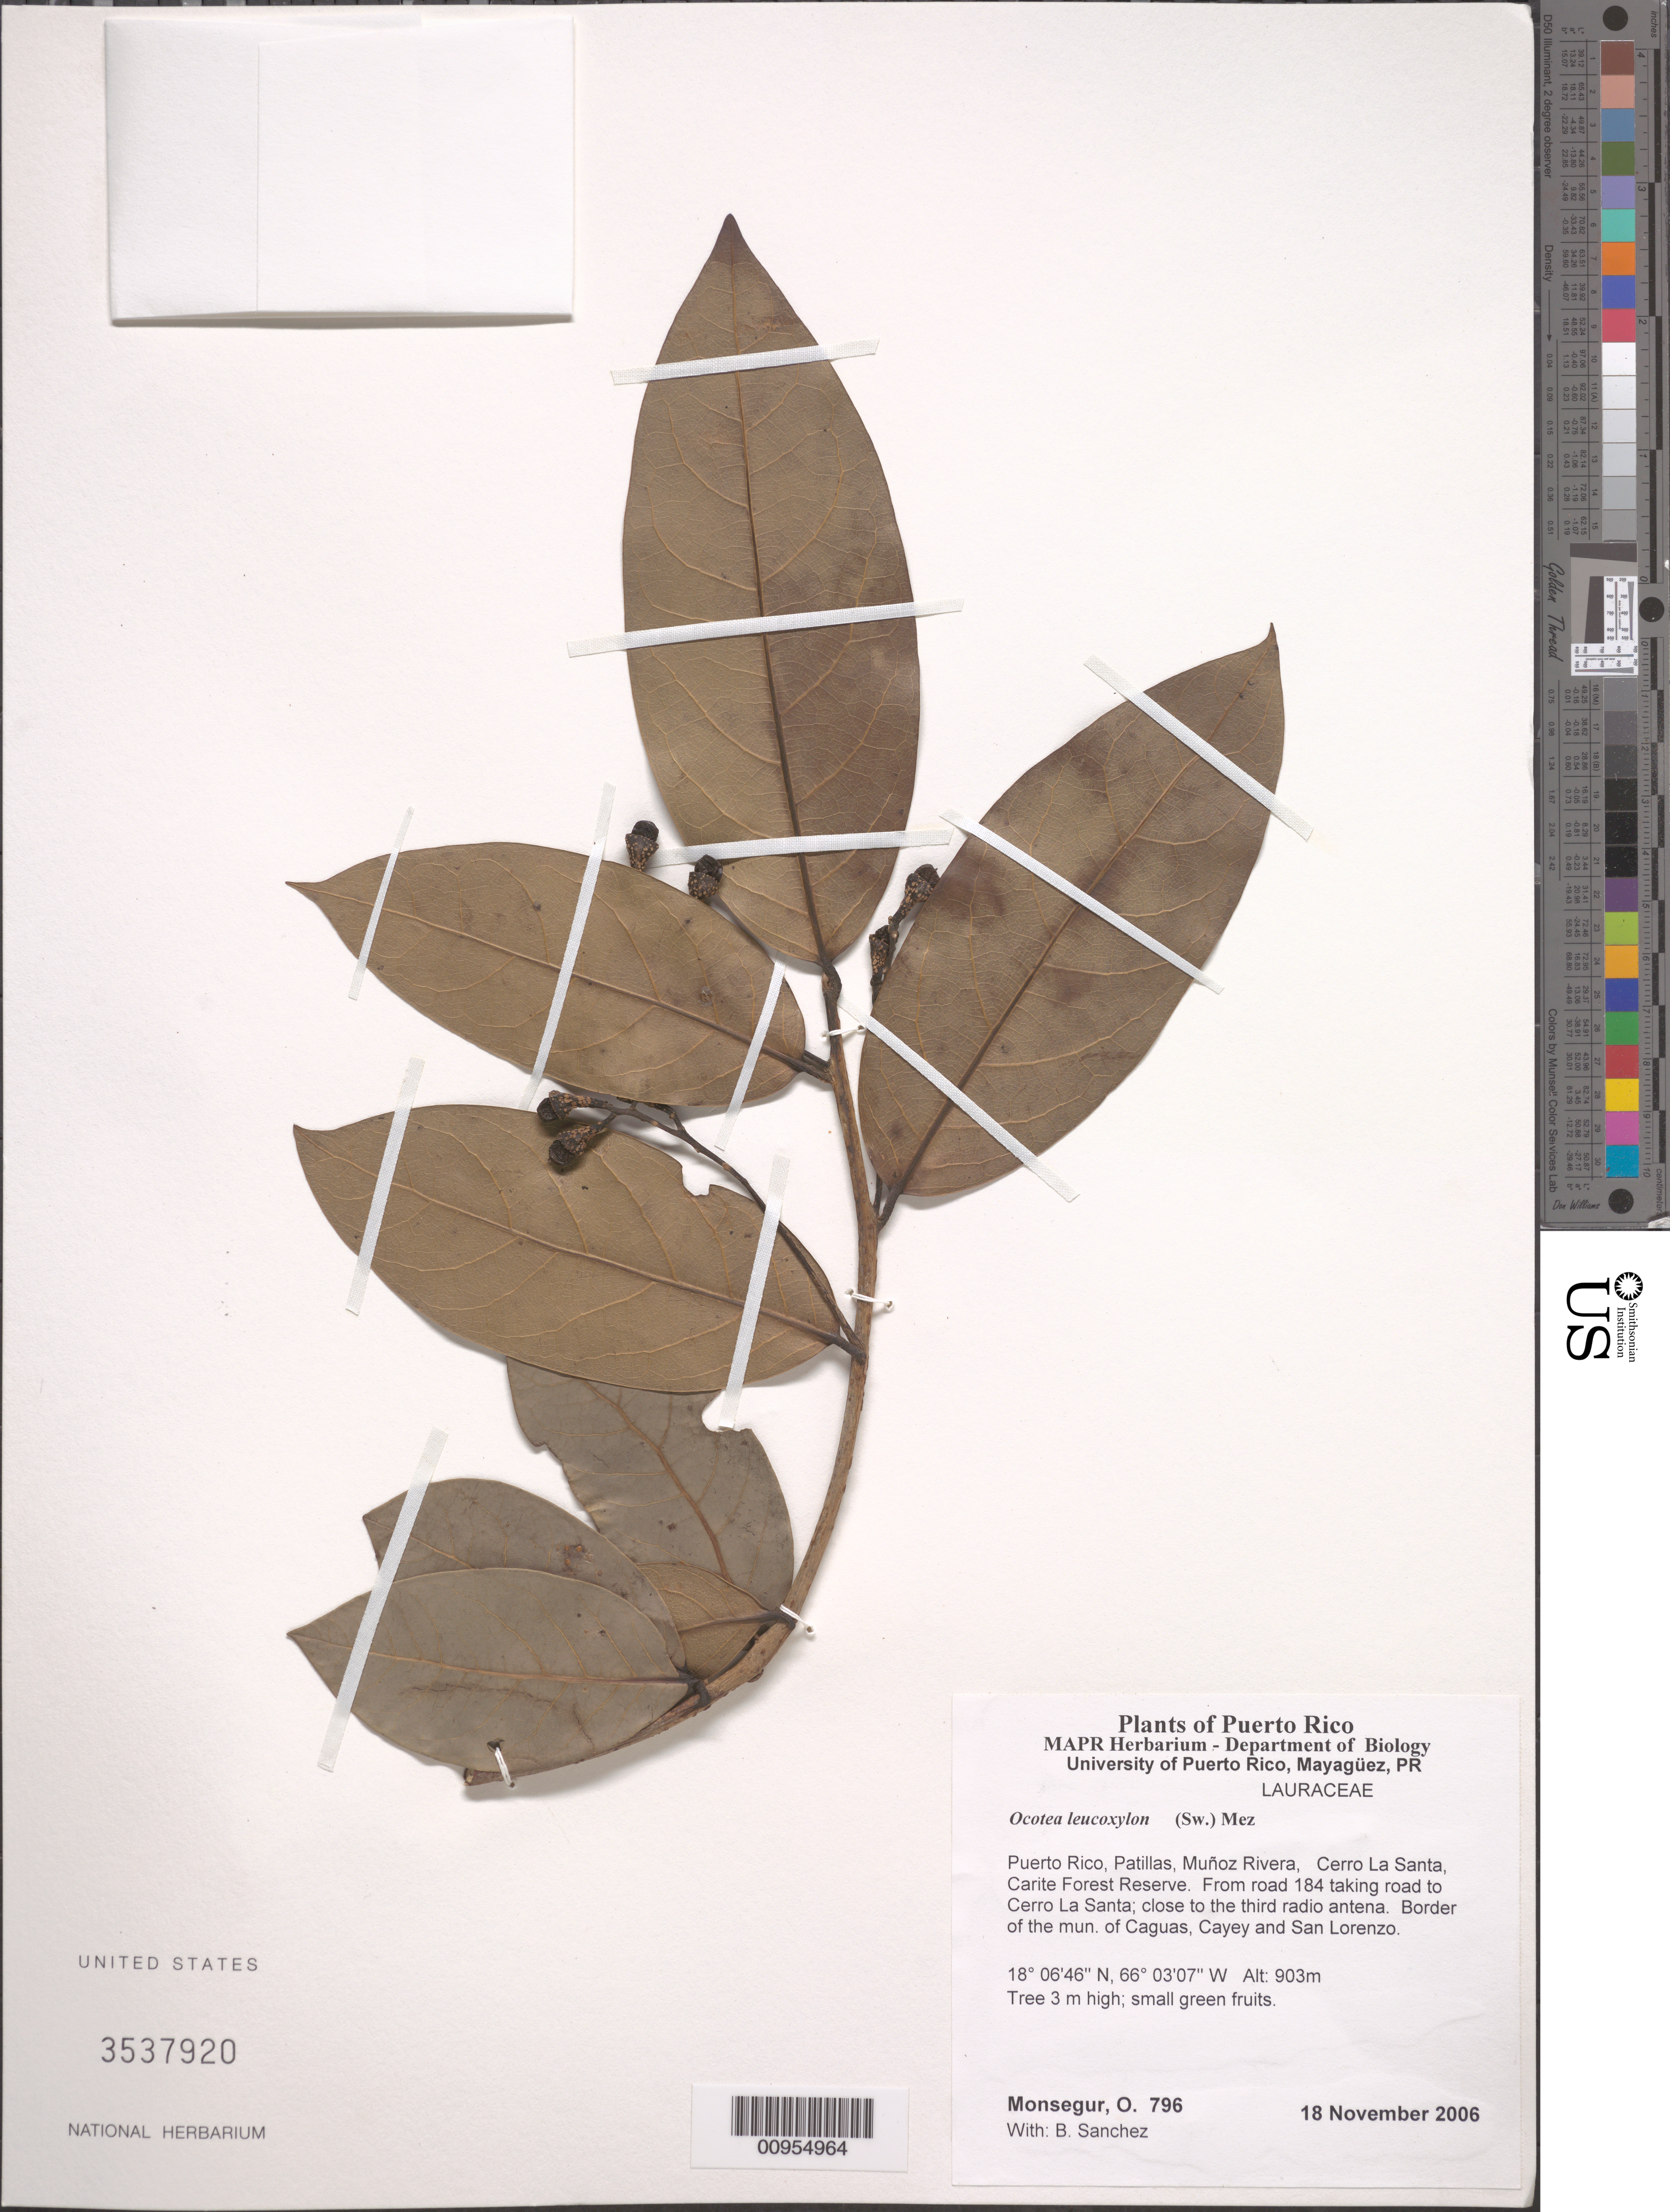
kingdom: Plantae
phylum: Tracheophyta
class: Magnoliopsida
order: Laurales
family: Lauraceae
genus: Ocotea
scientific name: Ocotea leucoxylon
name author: (Sw.) Laness.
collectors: O. Monsegur & B. Sánchez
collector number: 796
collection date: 2006-11-18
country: Puerto Rico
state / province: Patillas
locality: Muñoz Rivera, Cerro La Santa, Carite Forest Reserve. From road 184 taking road to Cerro La Santa; close to the third radio antena. Border of the mun. of Caguas, Cayey and San Lorenzo.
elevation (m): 903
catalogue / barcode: US 3437920